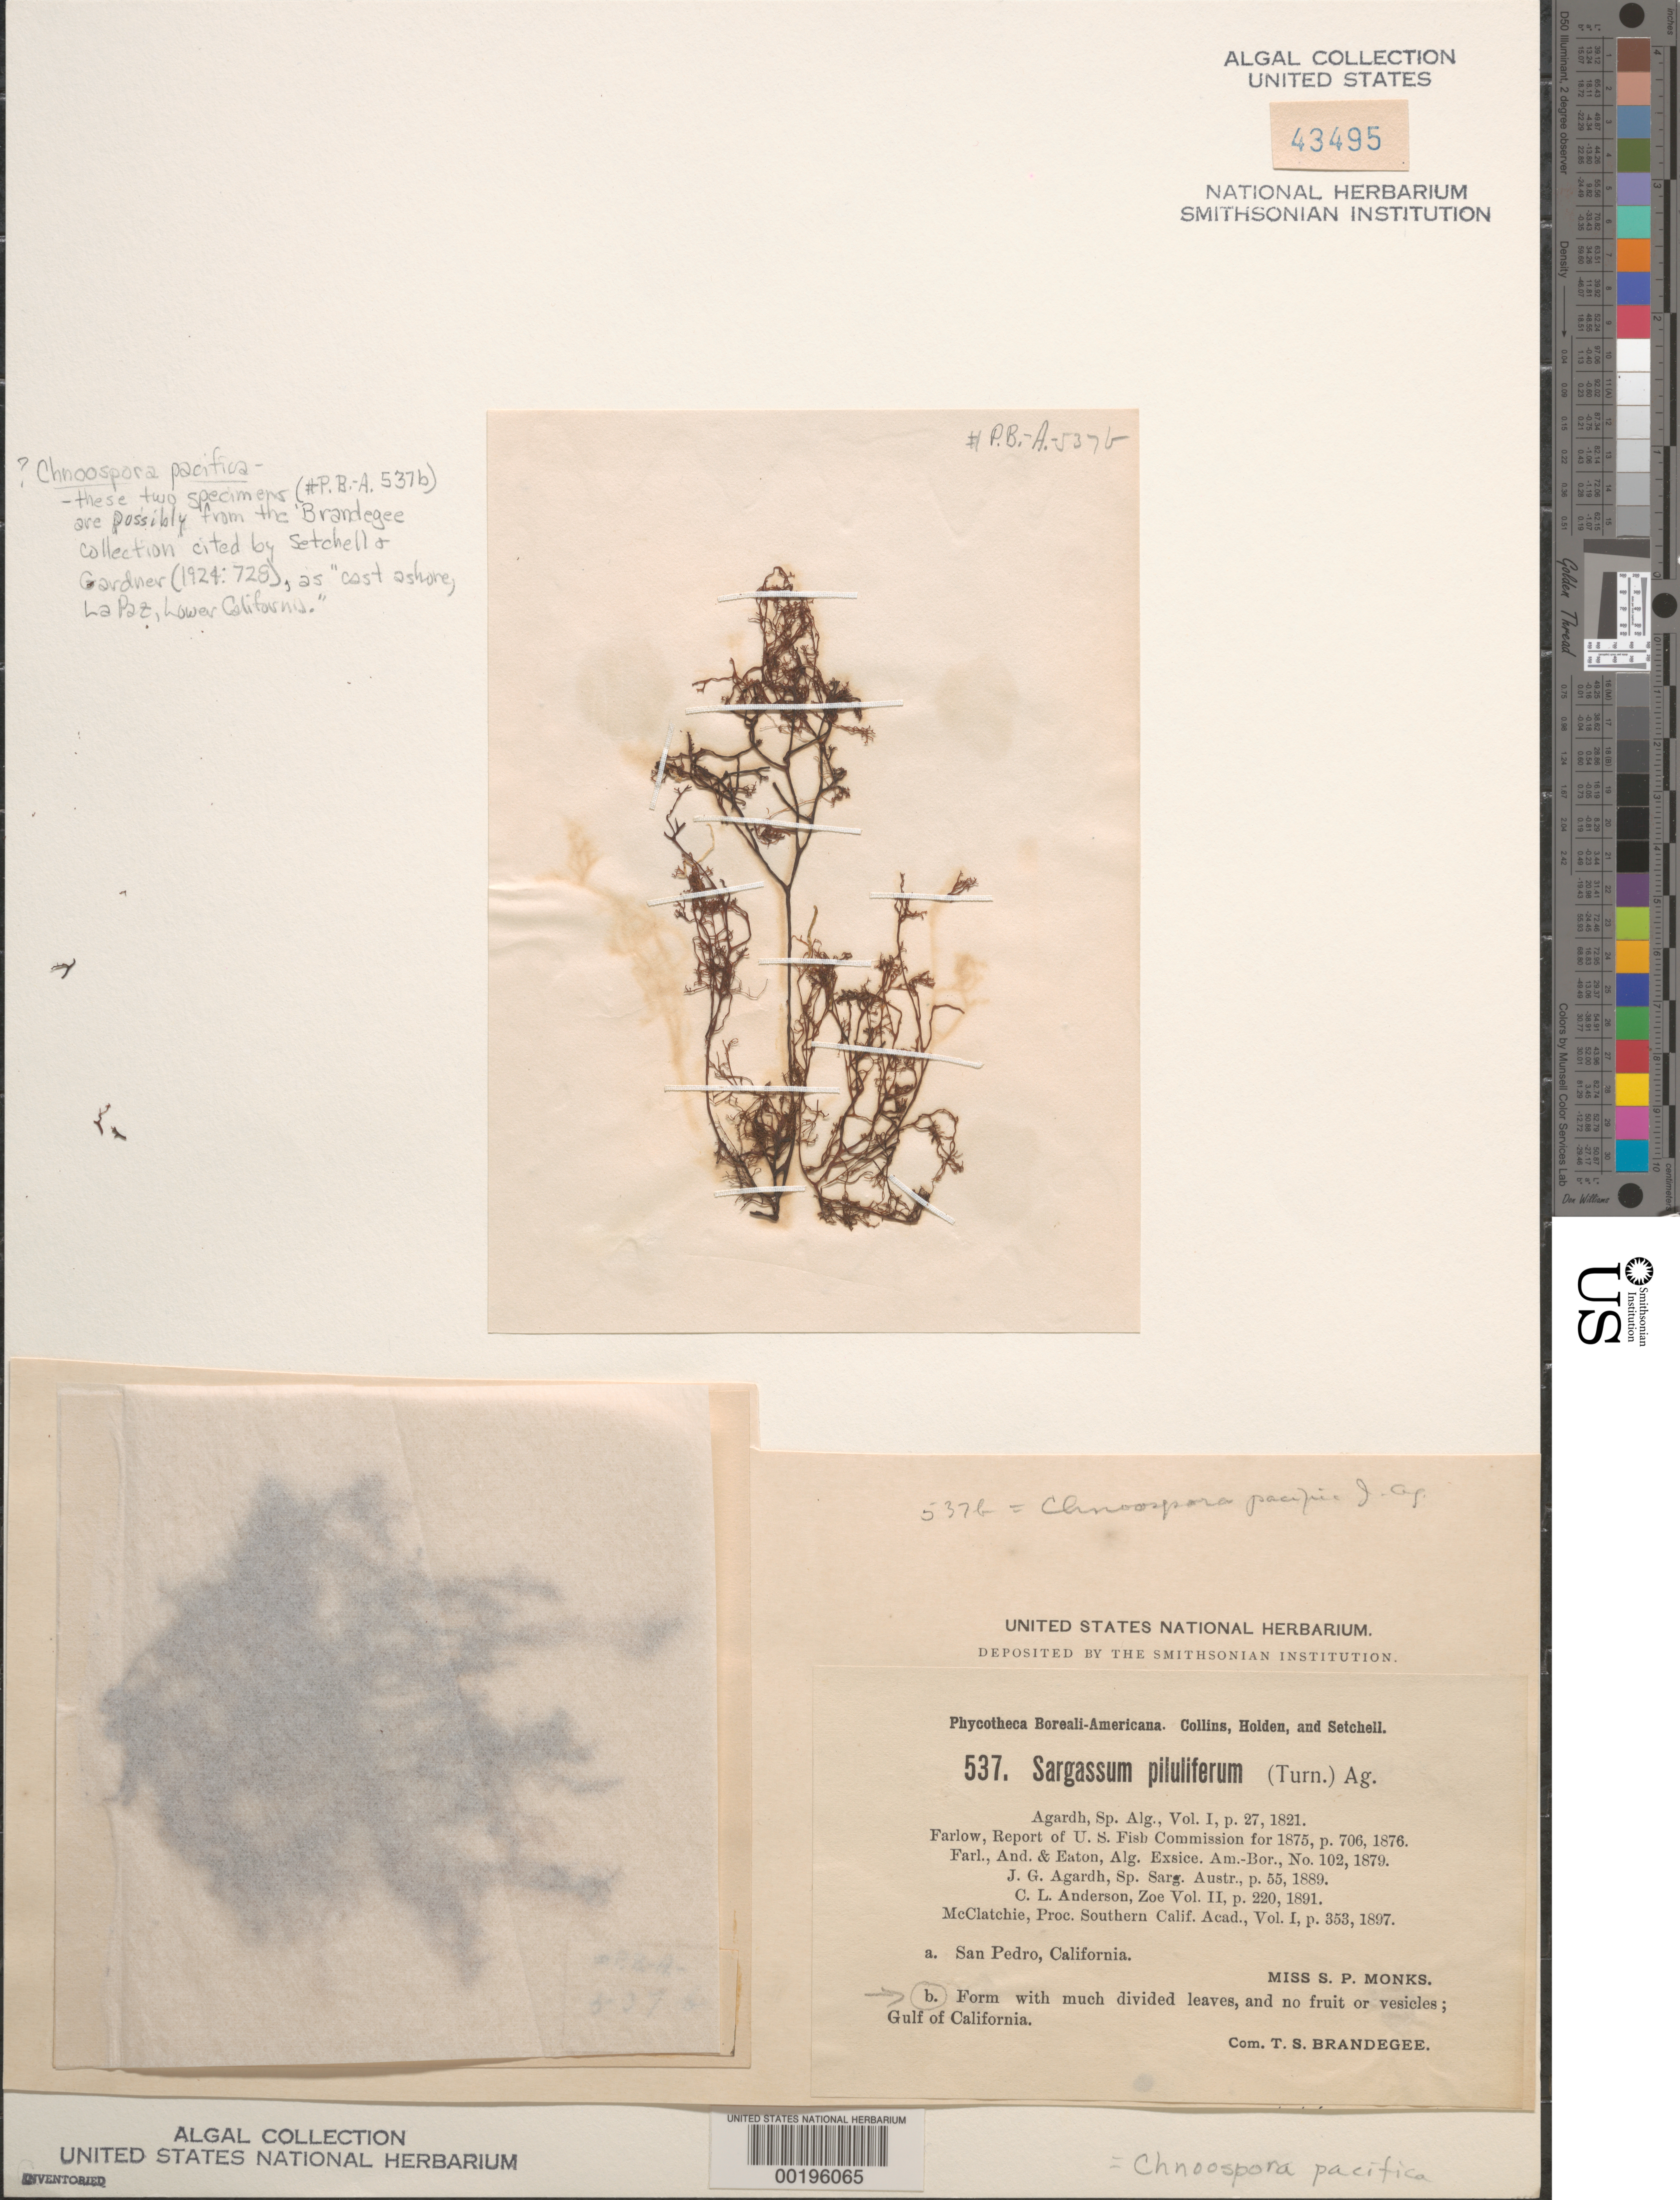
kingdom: Chromista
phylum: Ochrophyta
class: Phaeophyceae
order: Scytosiphonales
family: Scytosiphonaceae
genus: Chnoospora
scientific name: Chnoospora minima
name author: (Hering) Papenf.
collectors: T. S. Brandegee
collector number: PB-A 537b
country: Mexico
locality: Gulf of California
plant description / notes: Collins, Holden & Setchell, Phycotheca Boreali-Americana, as Sargassum piluliferum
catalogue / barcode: US 43495